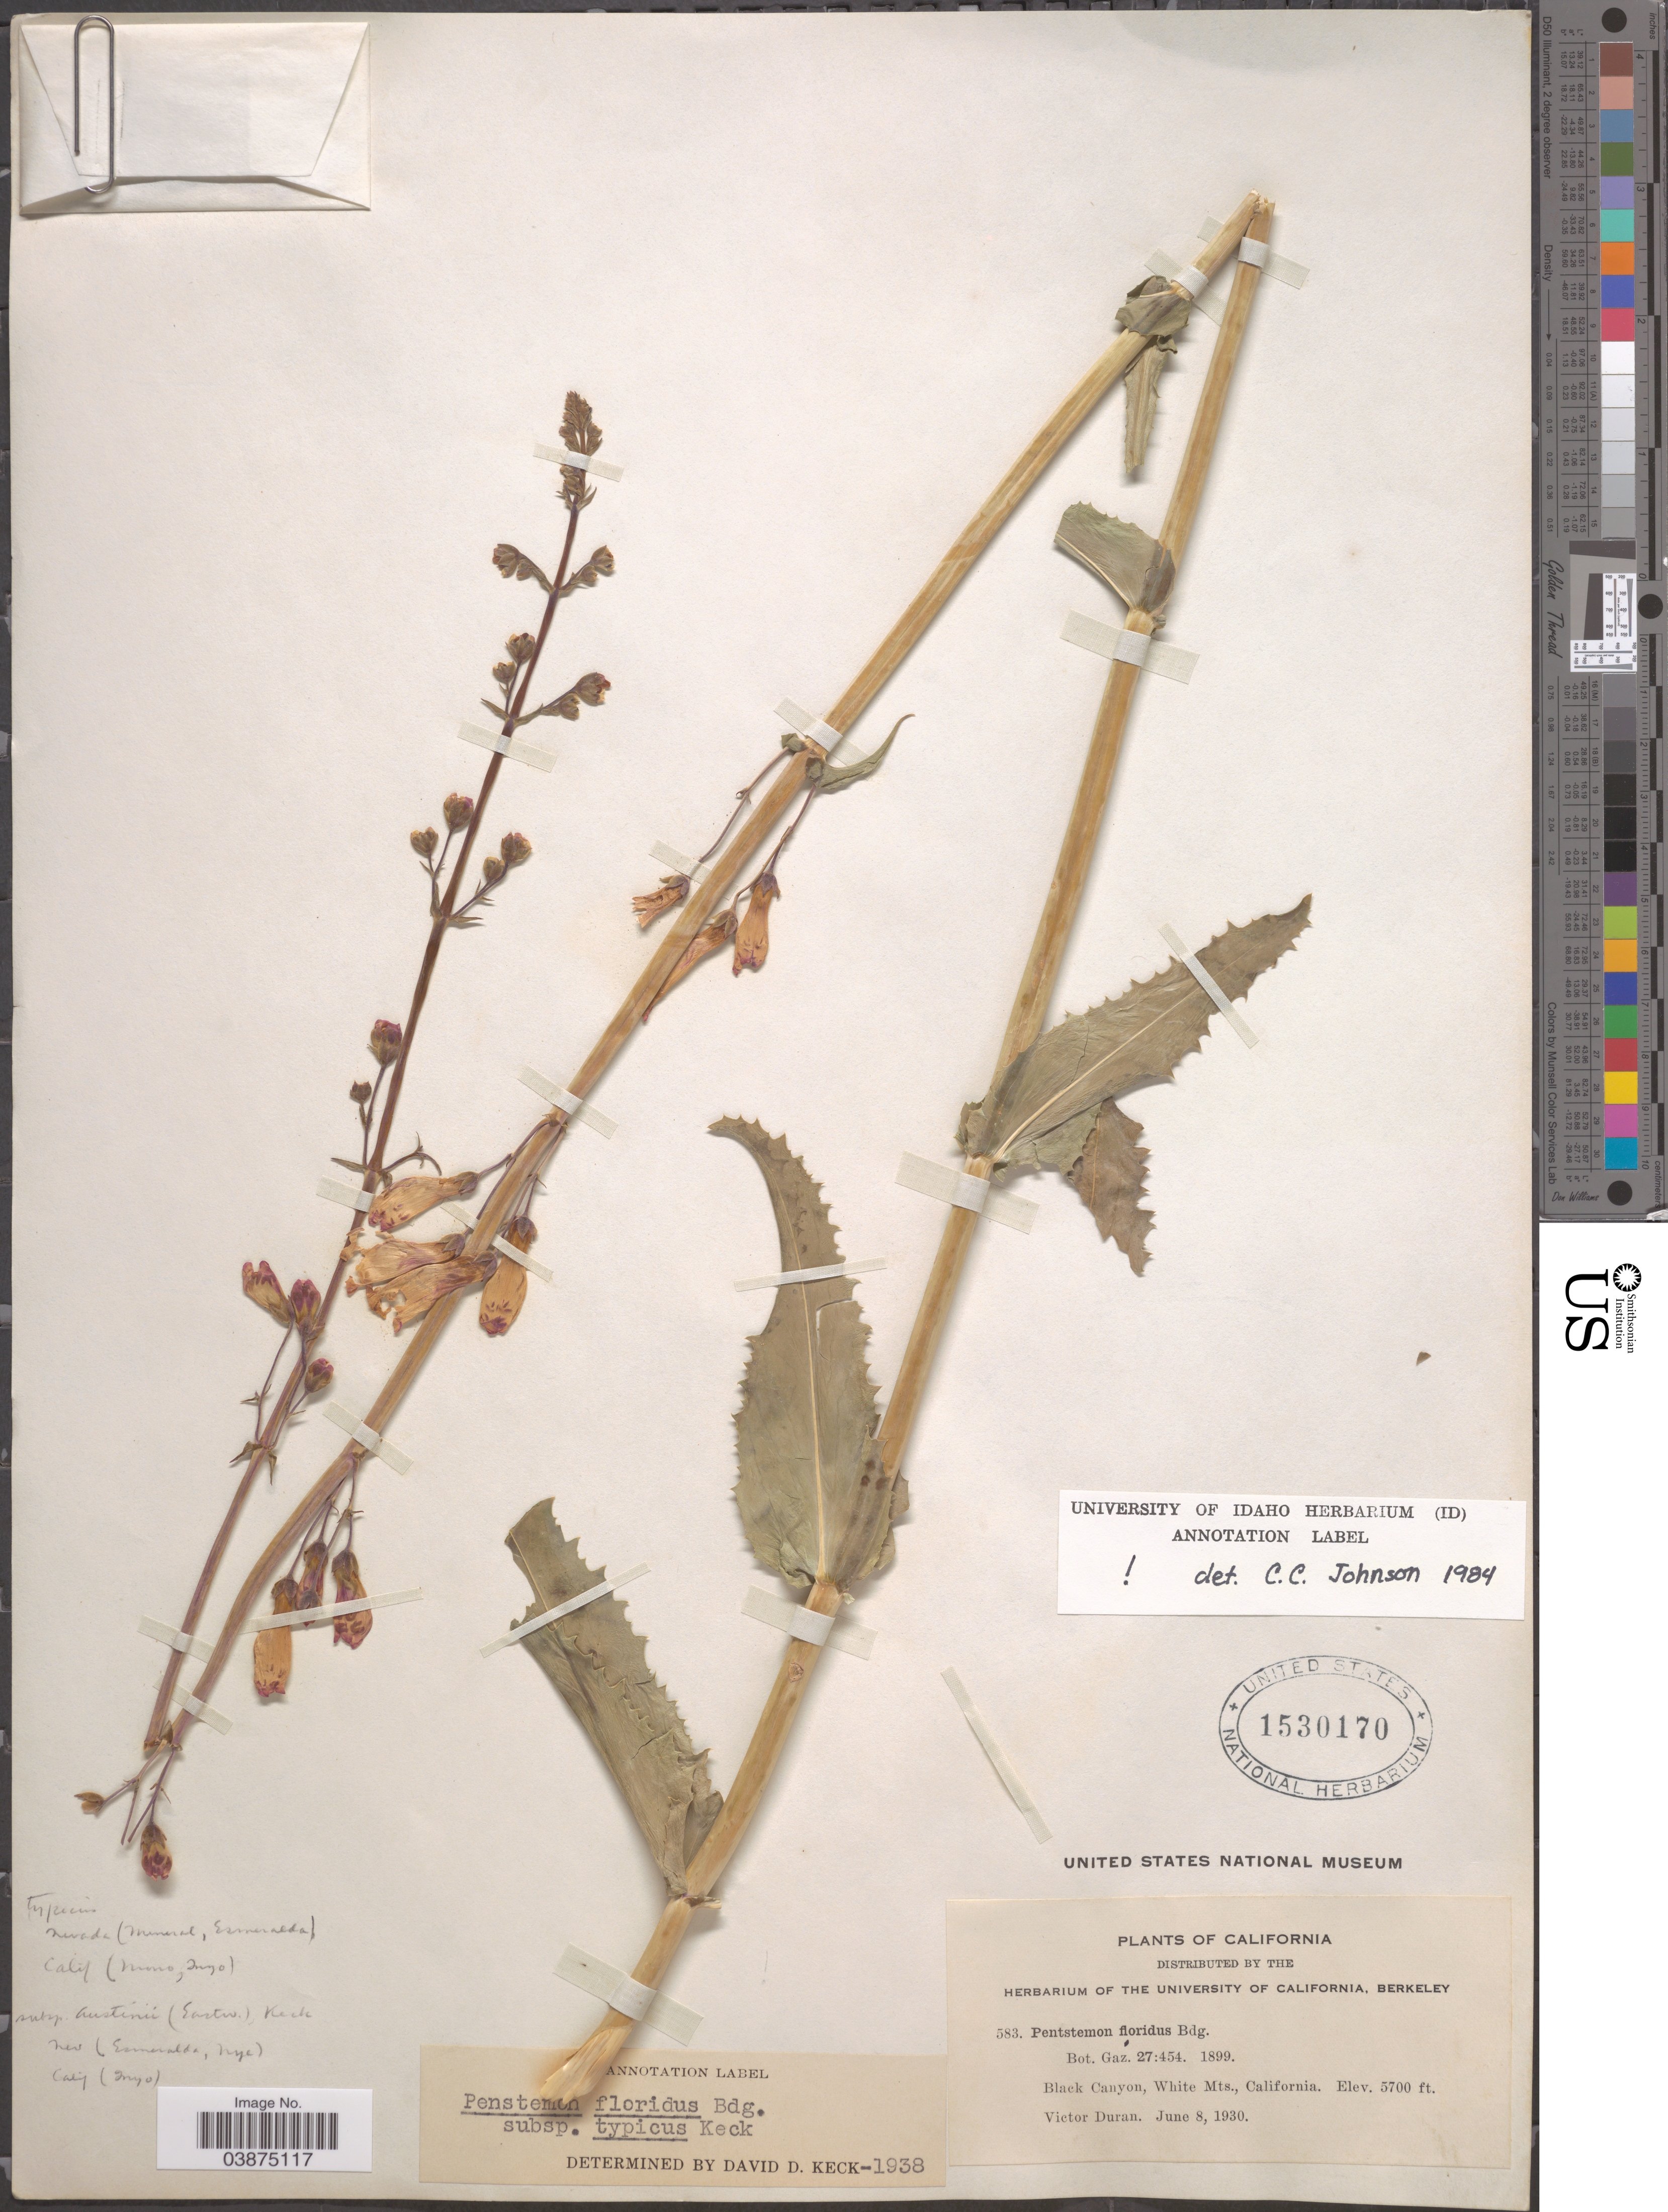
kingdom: Plantae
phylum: Tracheophyta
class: Magnoliopsida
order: Lamiales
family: Plantaginaceae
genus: Penstemon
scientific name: Penstemon floridus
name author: Brandegee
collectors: V. Duran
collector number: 583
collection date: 1930-06-08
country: United States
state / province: California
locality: Black Canyon, White Mts.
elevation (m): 1737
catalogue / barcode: US 1530170